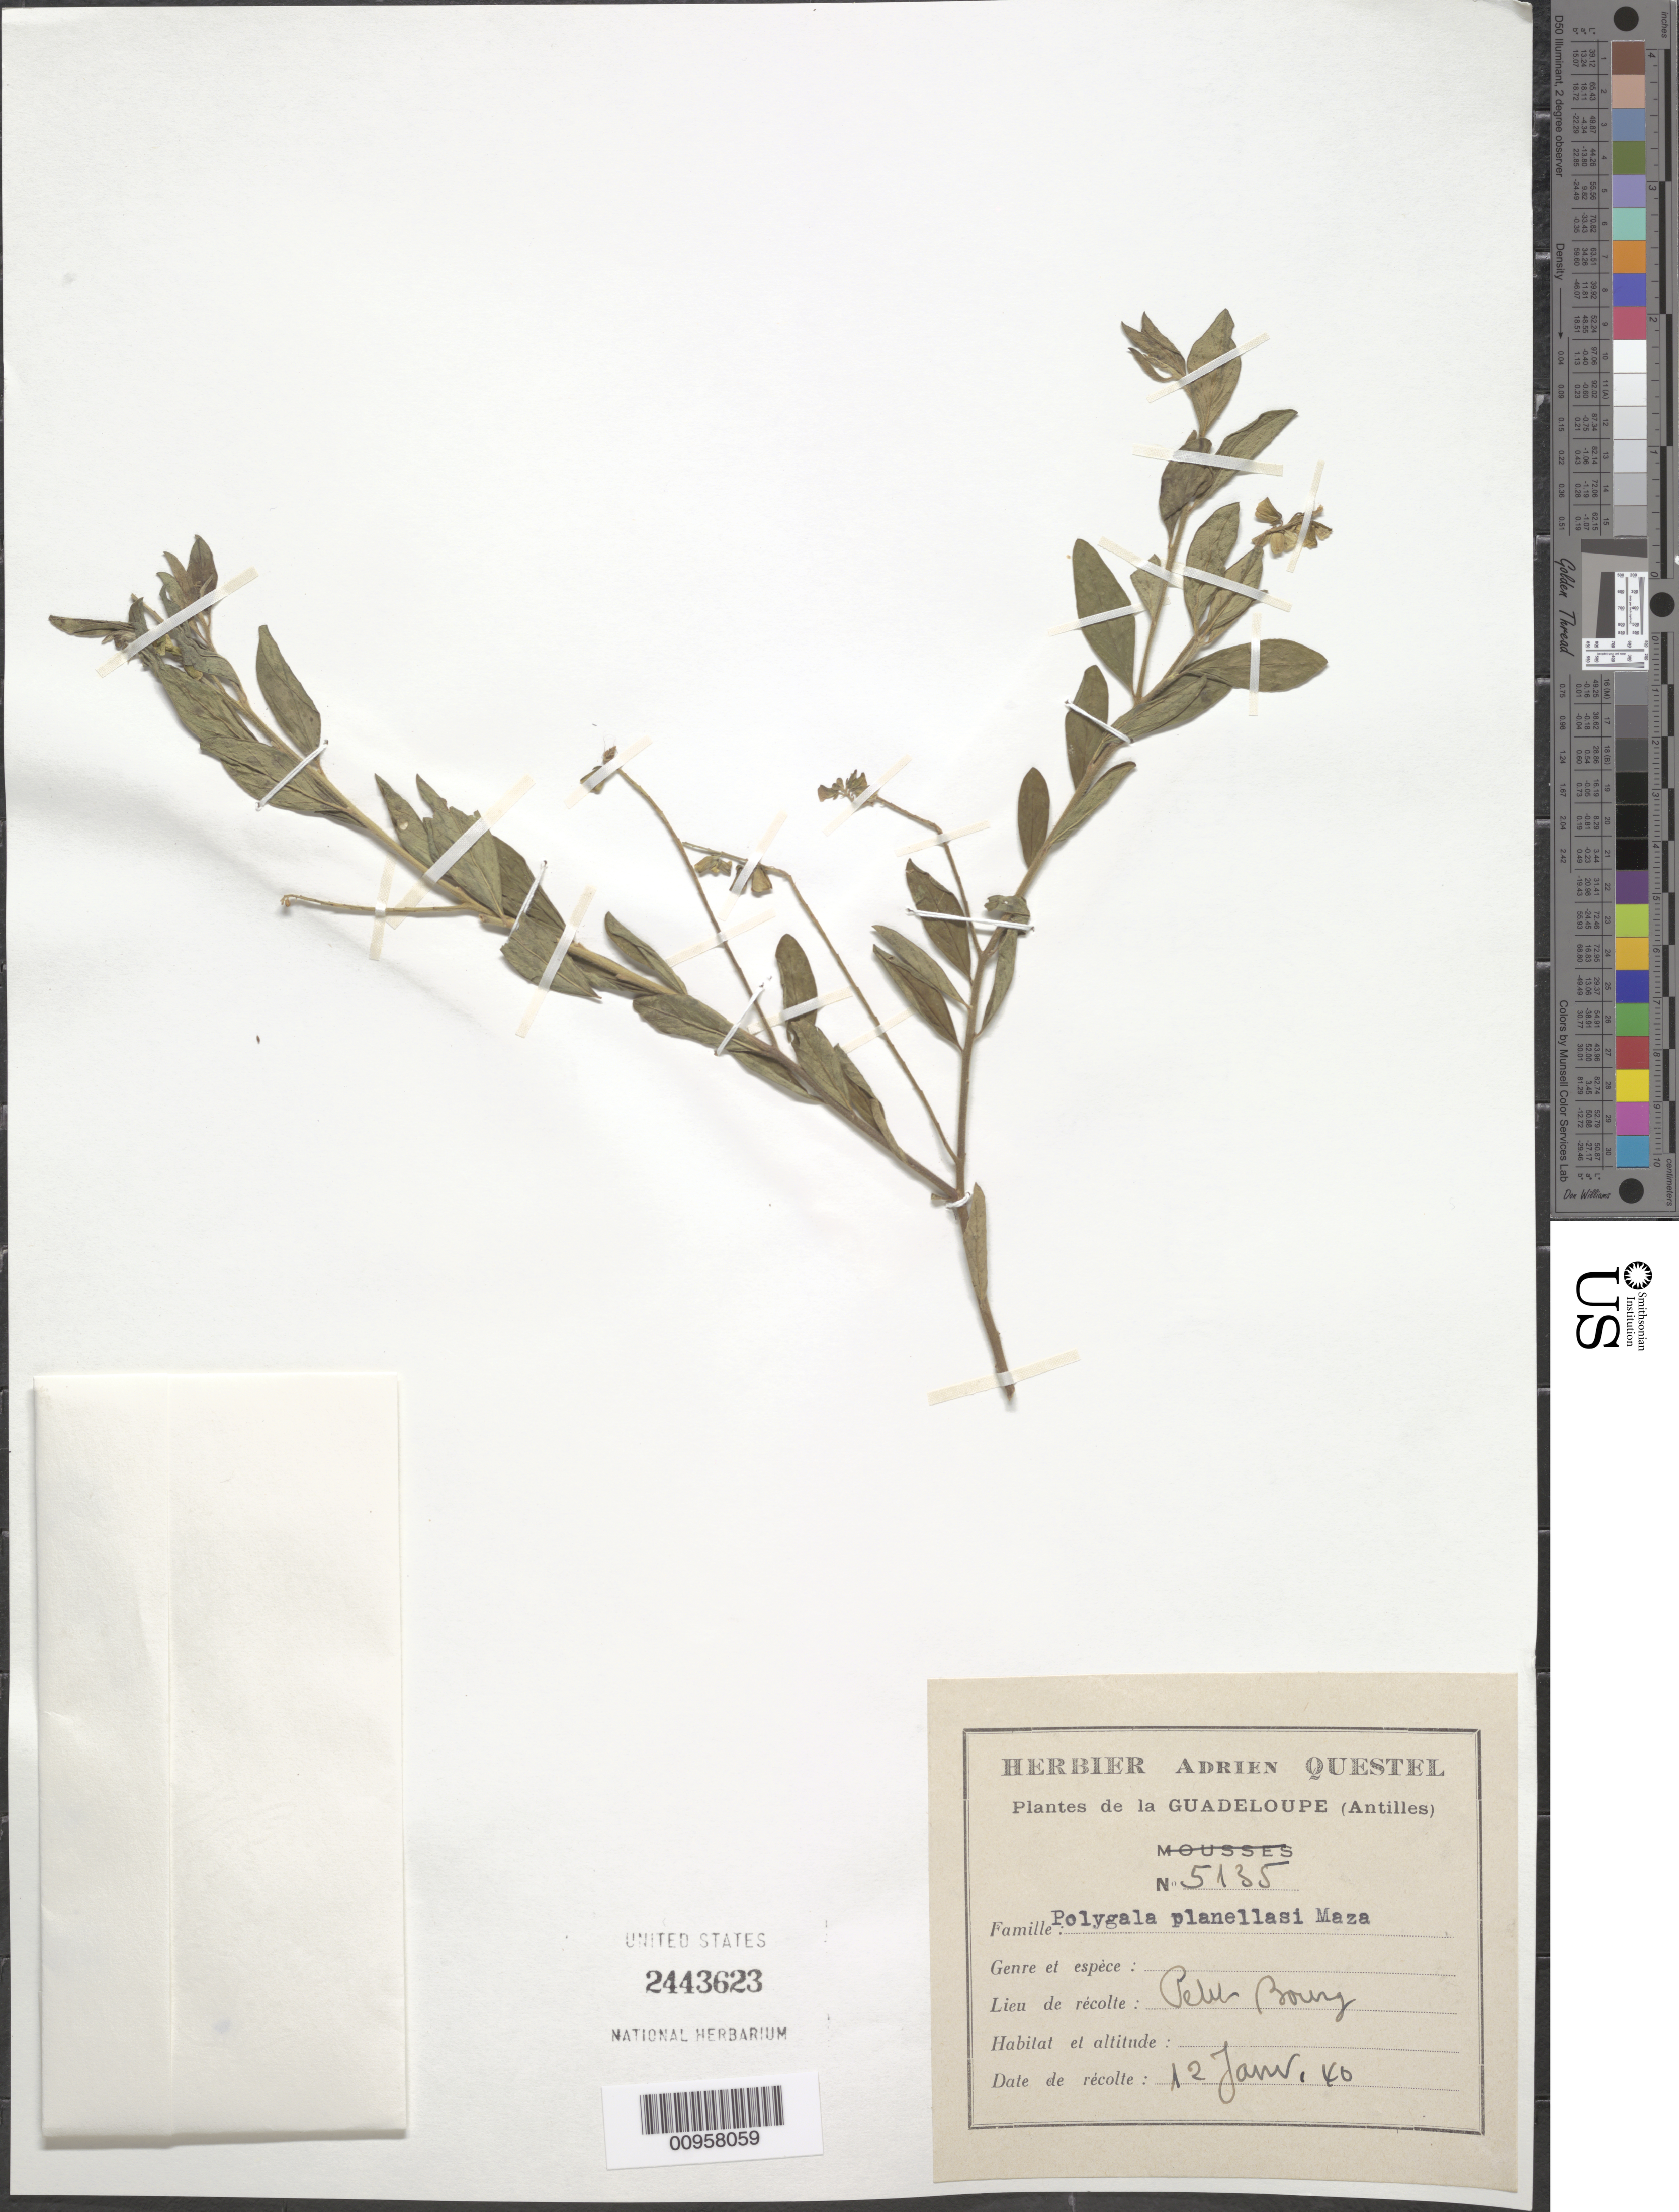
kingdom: Plantae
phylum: Tracheophyta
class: Magnoliopsida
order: Fabales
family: Polygalaceae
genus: Polygala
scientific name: Polygala planellasi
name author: Molinet & M. Gómez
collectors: A. Questel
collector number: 5135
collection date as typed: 12 Jan 1940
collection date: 1940-01-12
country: Guadeloupe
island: Basse Terre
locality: Petit Bourg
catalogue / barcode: US 2443623